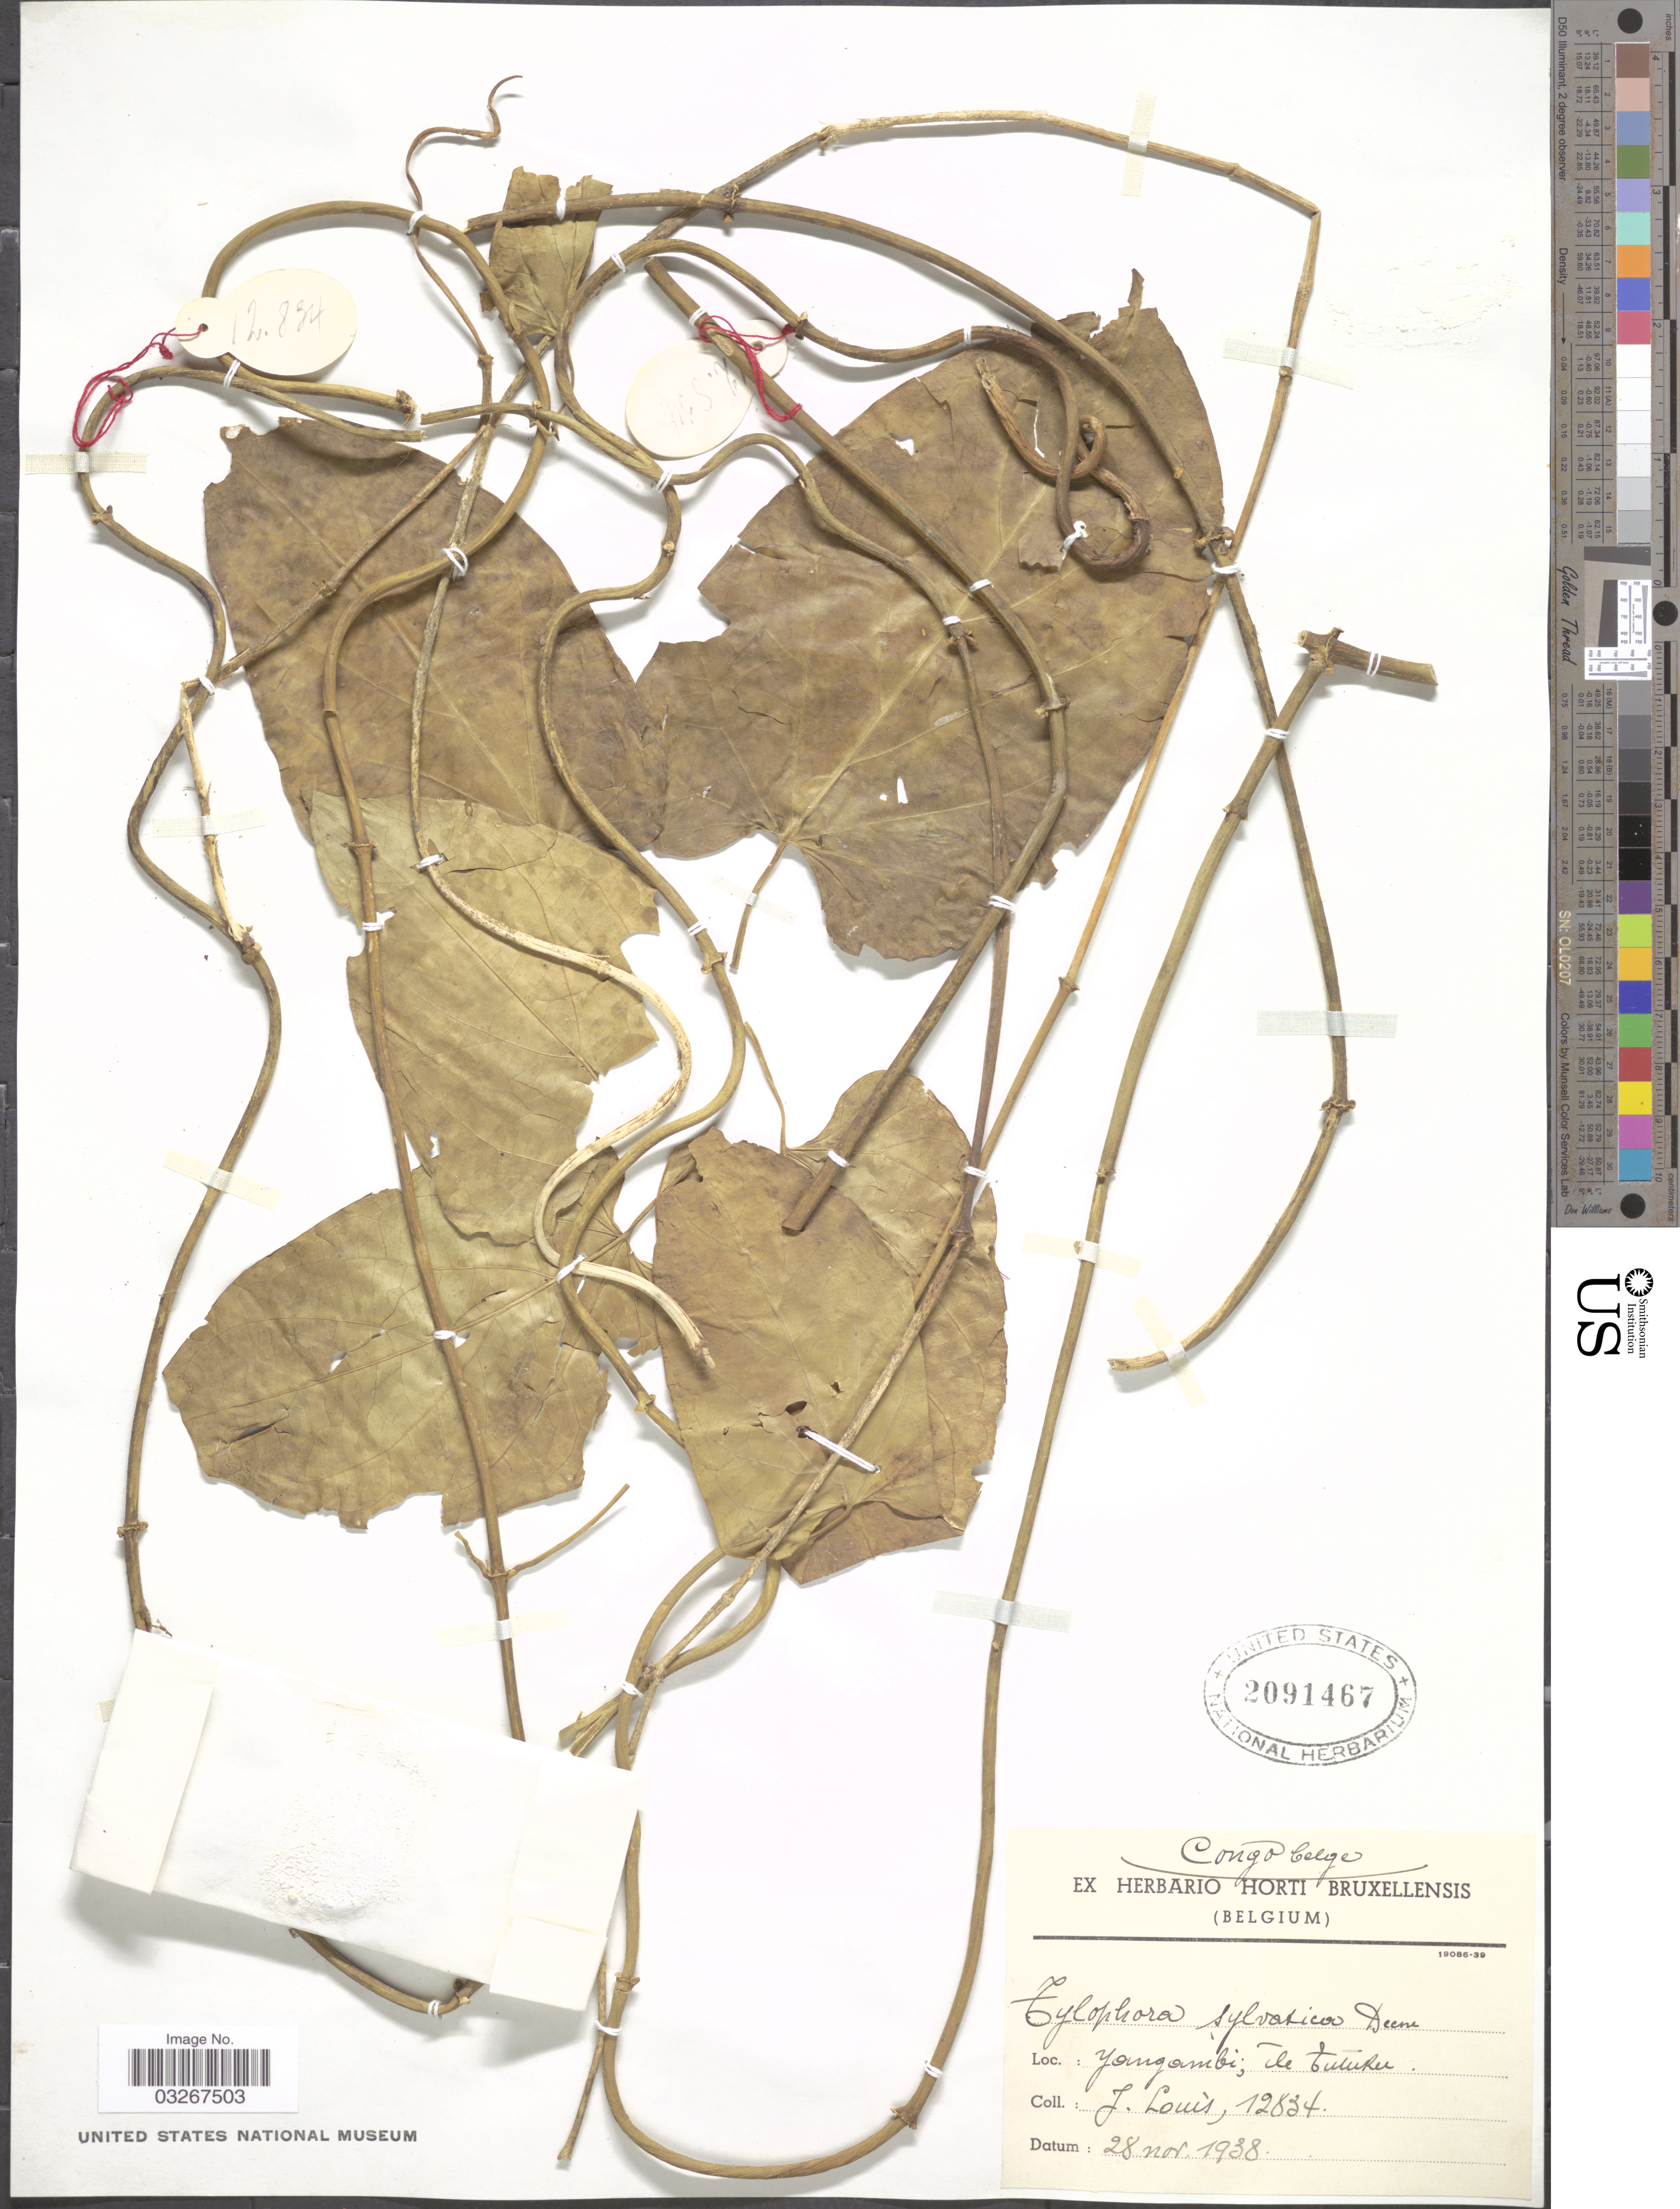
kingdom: Plantae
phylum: Tracheophyta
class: Magnoliopsida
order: Gentianales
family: Apocynaceae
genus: Tylophora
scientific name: Tylophora sylvatica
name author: Decne.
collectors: J. Louis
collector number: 12834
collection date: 1938-11-28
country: Congo, Democratic Republic of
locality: Congo Belge, Yangambi; Ile Tutuku.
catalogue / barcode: US 2091467